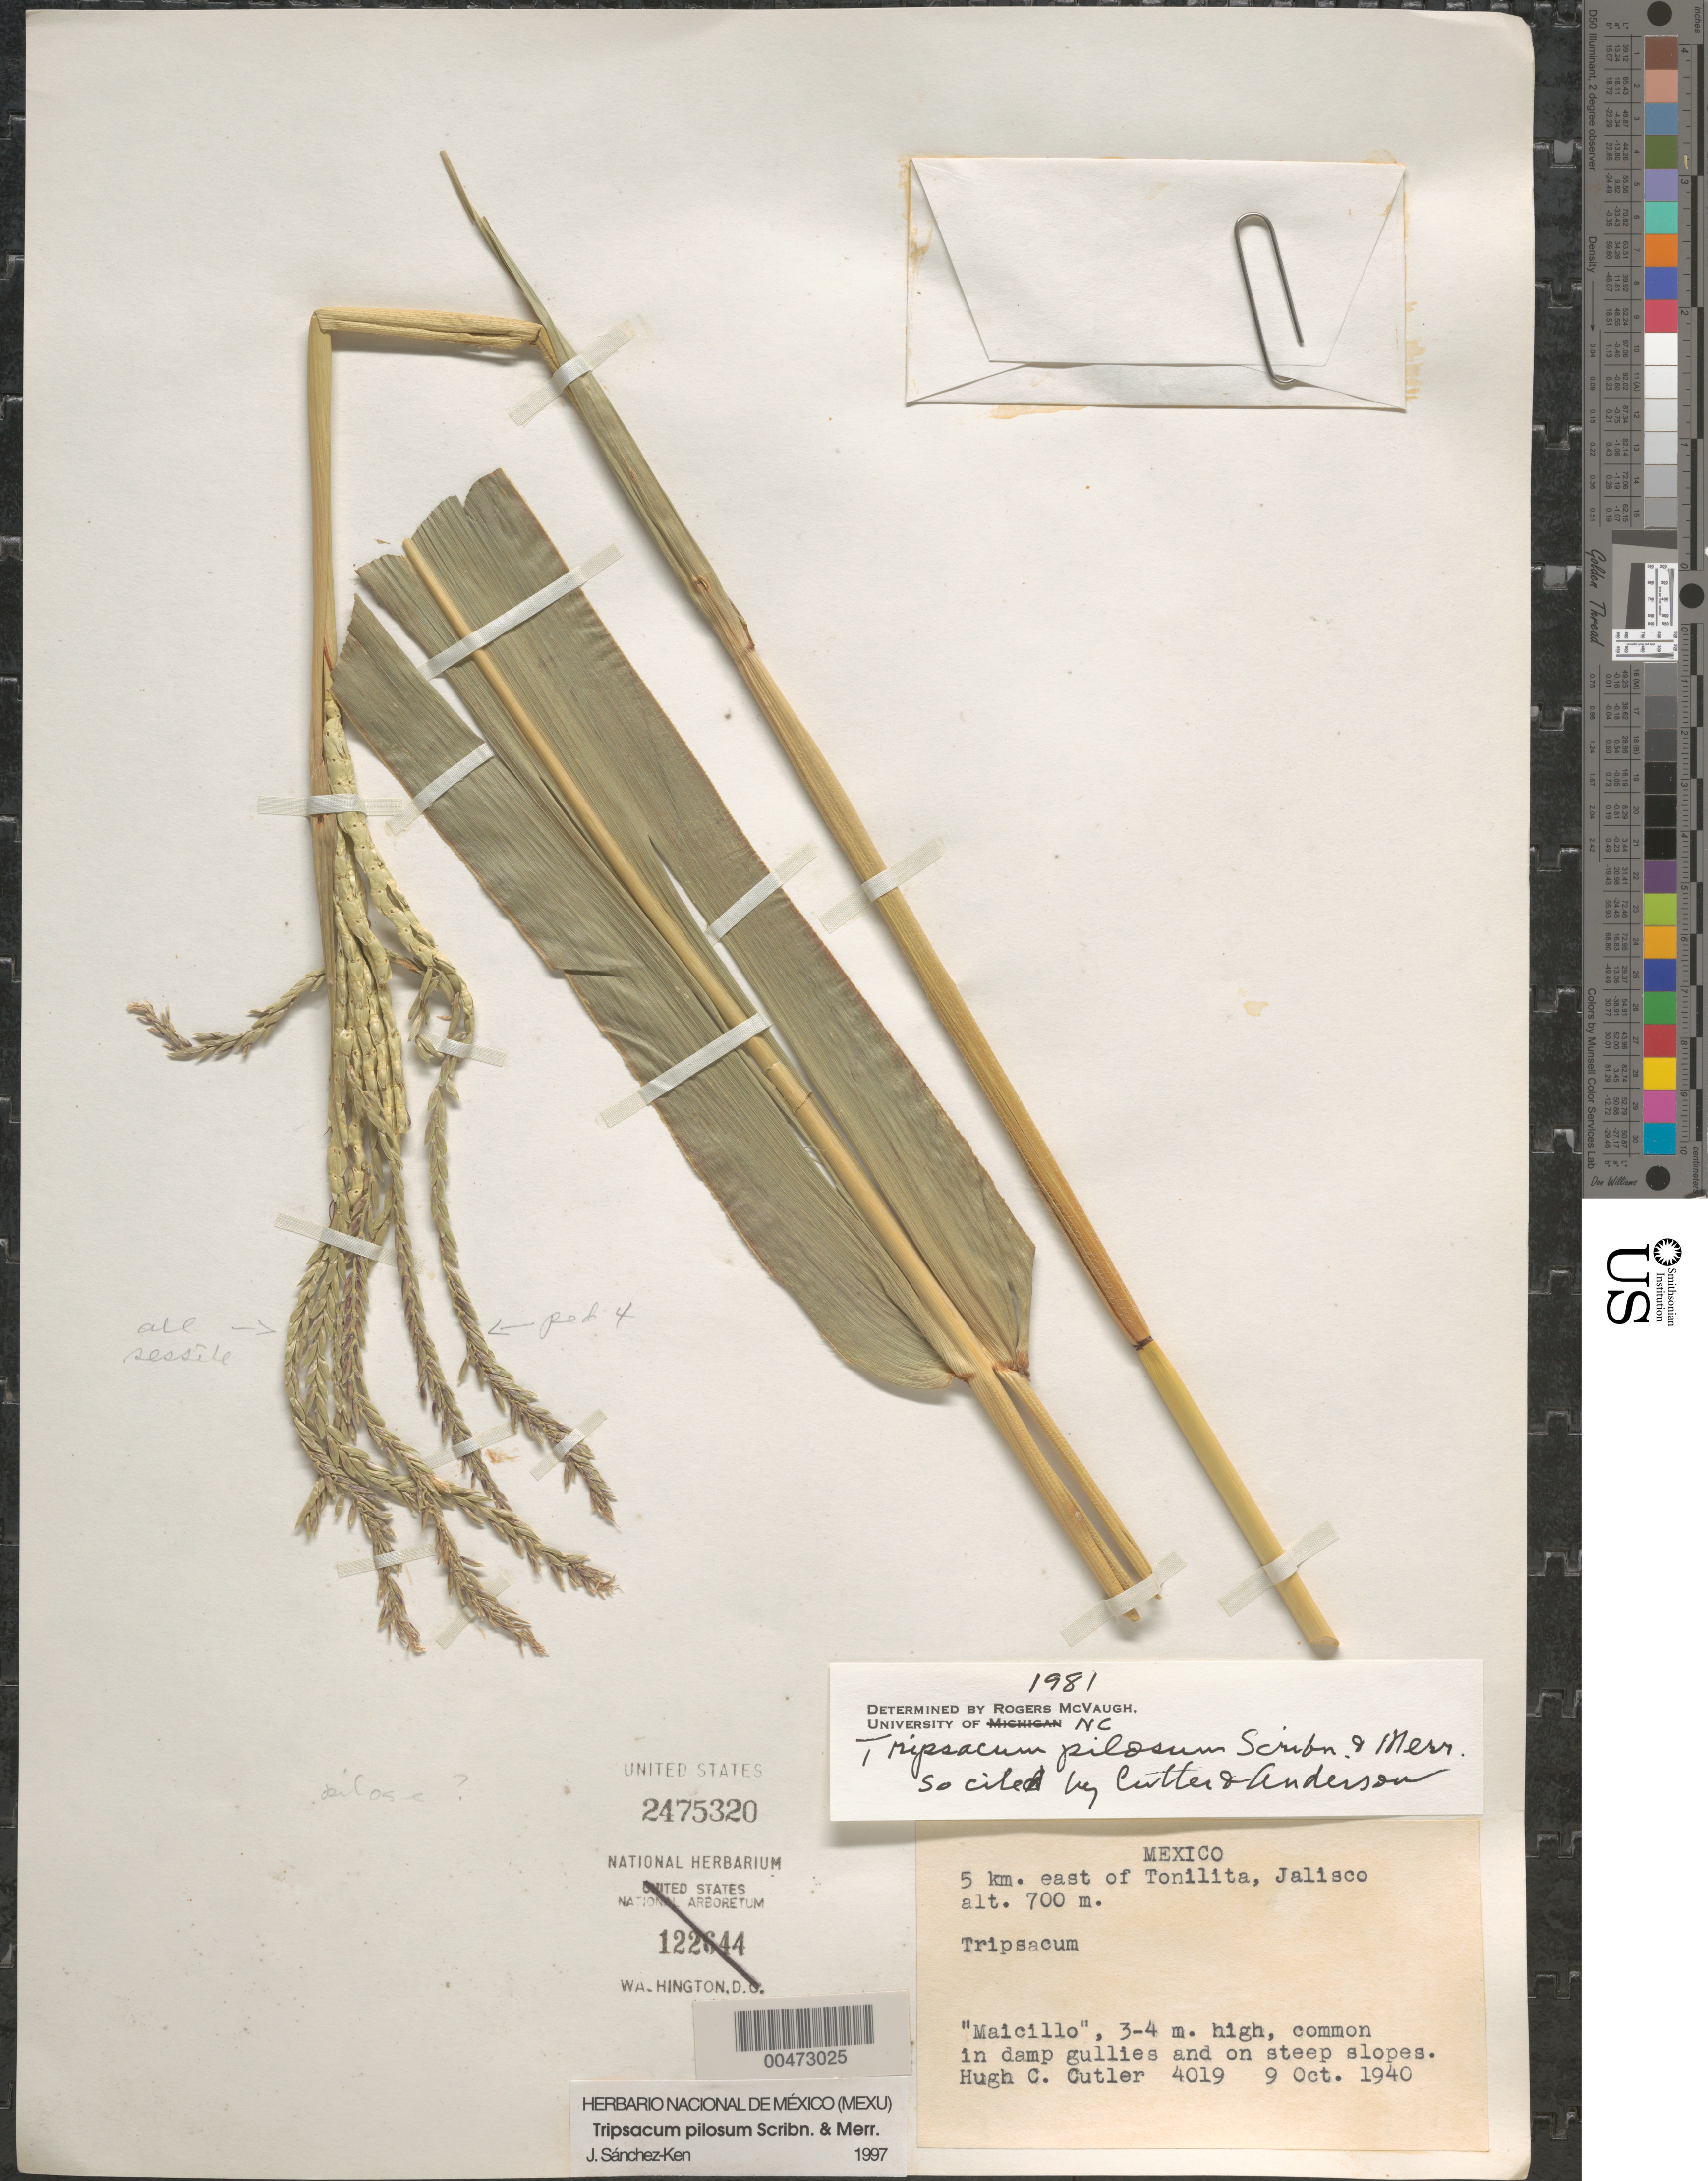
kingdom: Plantae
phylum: Tracheophyta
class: Liliopsida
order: Poales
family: Poaceae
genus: Tripsacum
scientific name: Tripsacum pilosum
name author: Scribn. & Merr.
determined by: McVaugh, R.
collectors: H. C. Cutler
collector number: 4019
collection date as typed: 9 Oct 1940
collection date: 1940-10-09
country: Mexico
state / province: Jalisco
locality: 5 km E of Tonilita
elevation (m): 700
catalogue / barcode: US 2475320